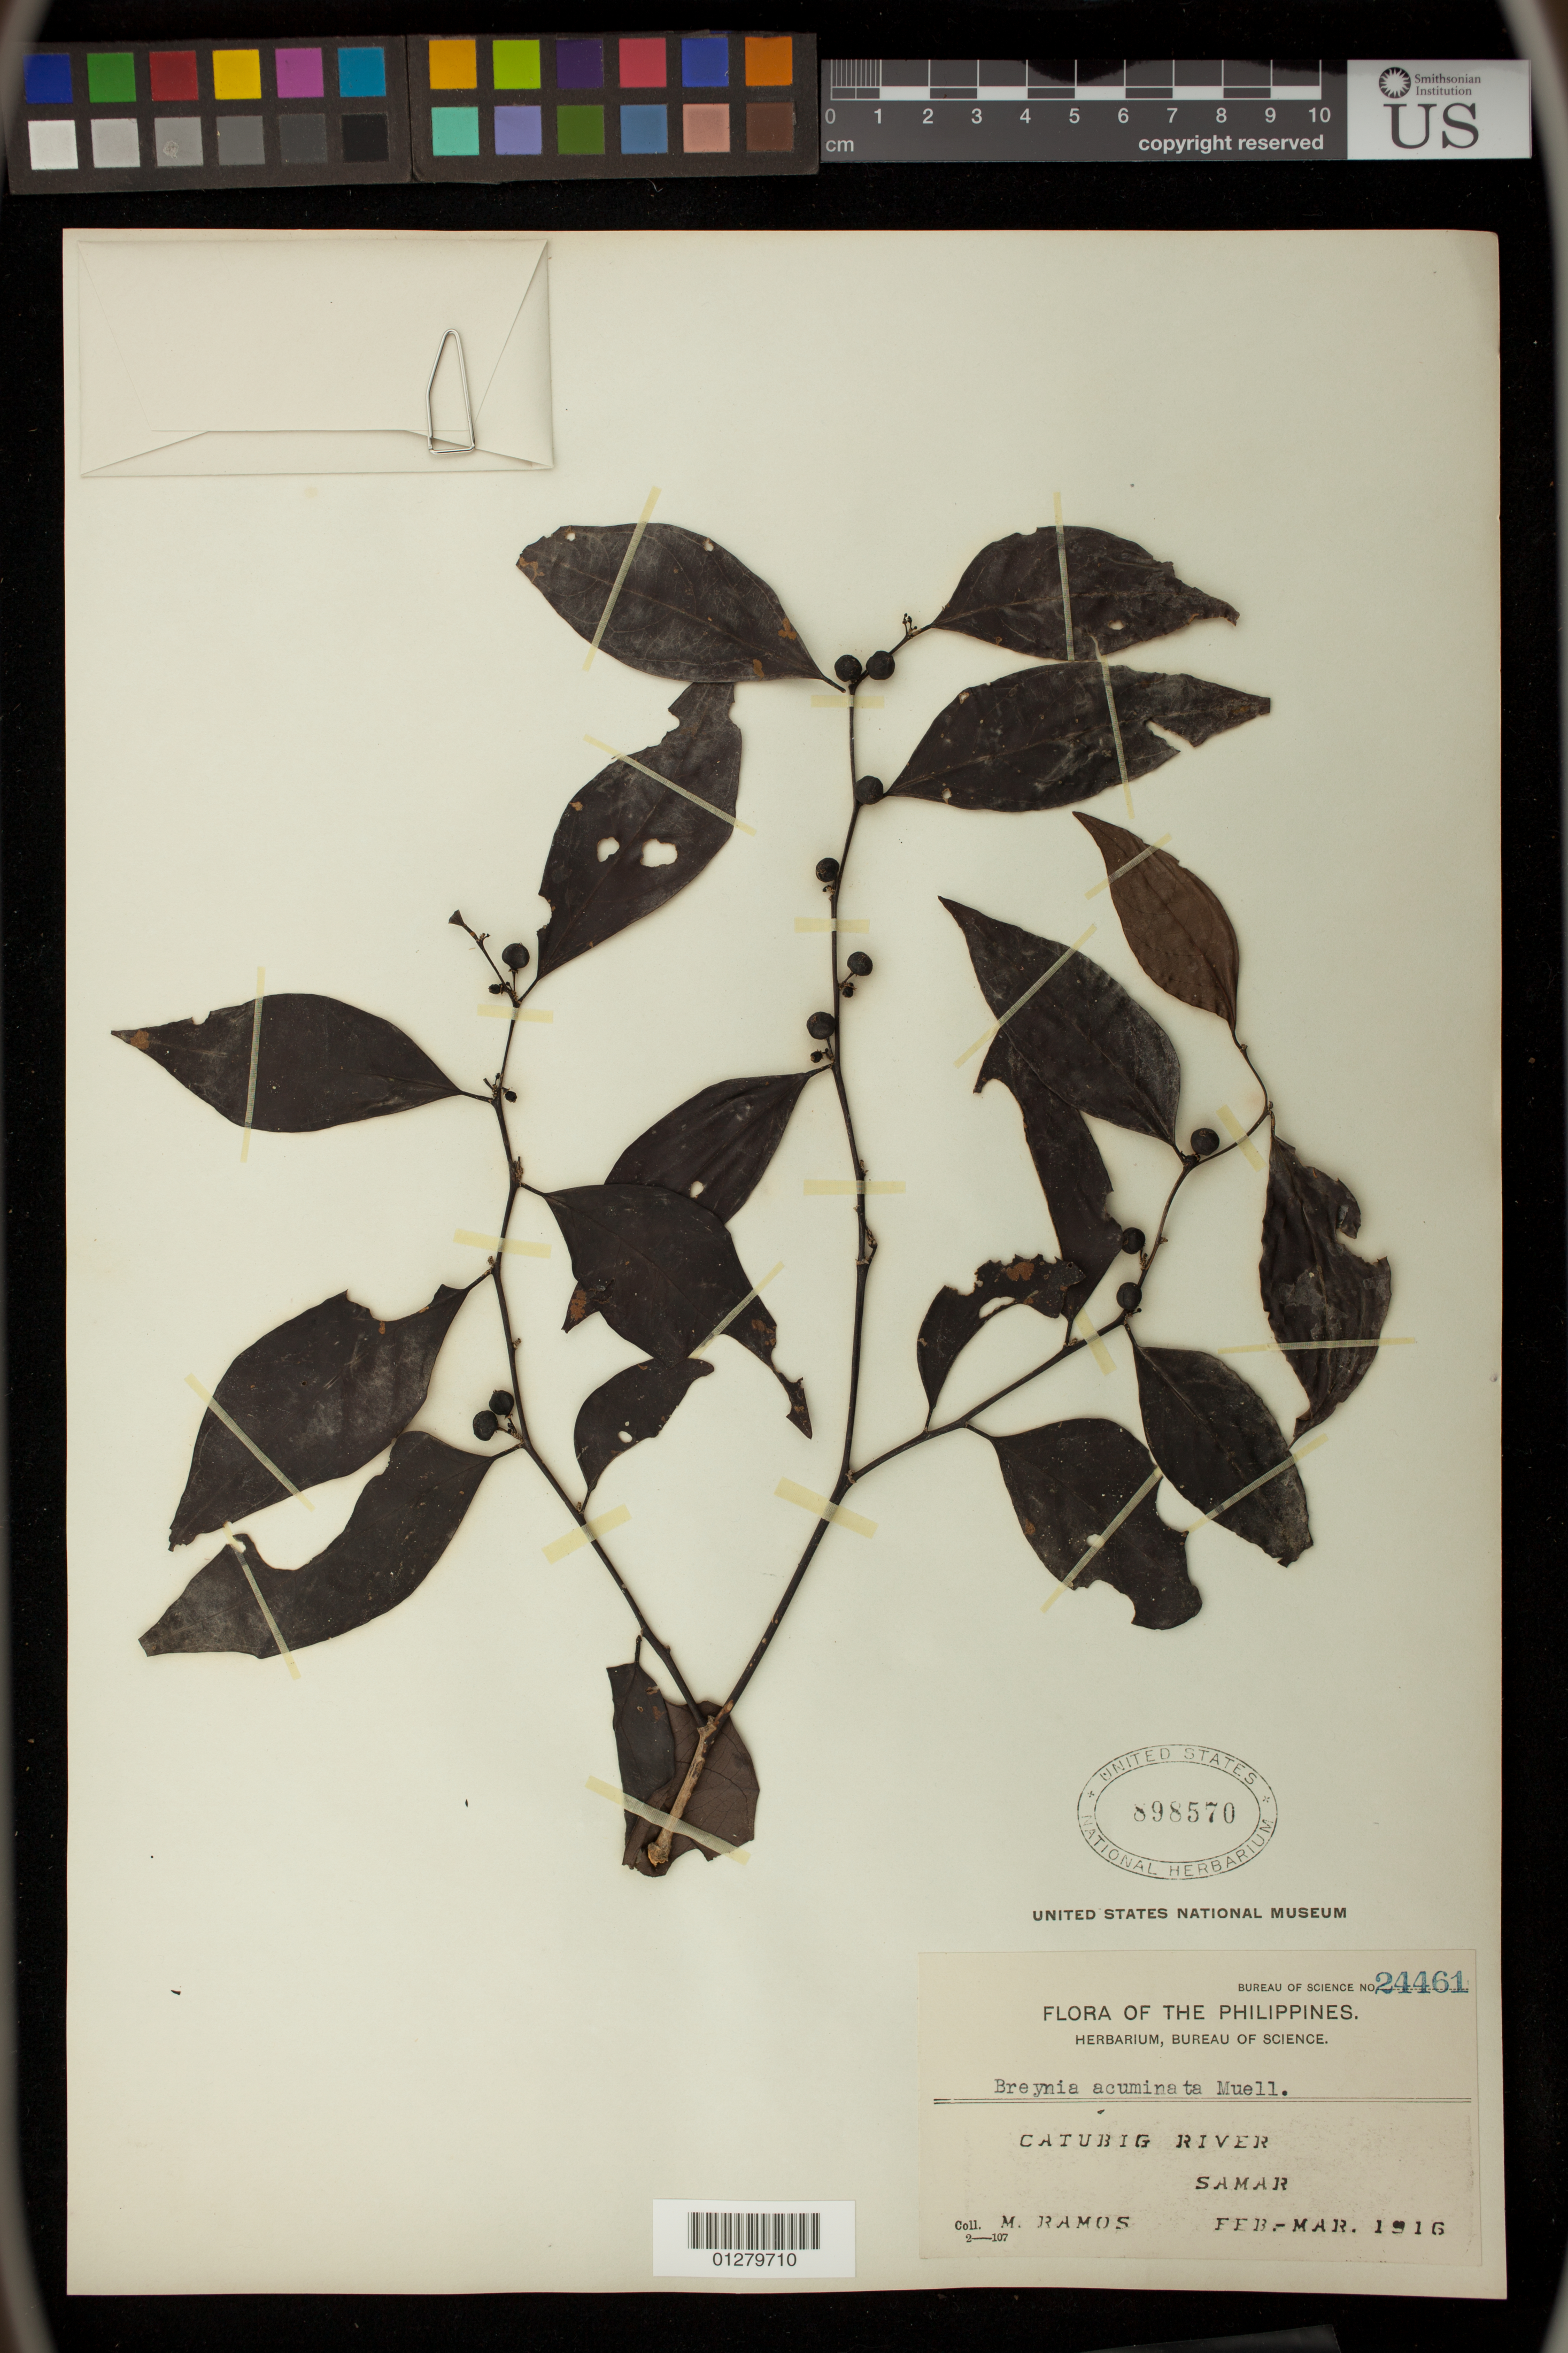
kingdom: Plantae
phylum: Tracheophyta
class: Magnoliopsida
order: Malpighiales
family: Phyllanthaceae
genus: Breynia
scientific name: Breynia racemosa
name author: (Blume) Müll. Arg.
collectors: M. Ramos & M. Ramos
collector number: Bur. Sci. 24461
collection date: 1916-02/1916-03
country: Philippines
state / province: Eastern Visayas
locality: Catubig River, Samar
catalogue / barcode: US 898570